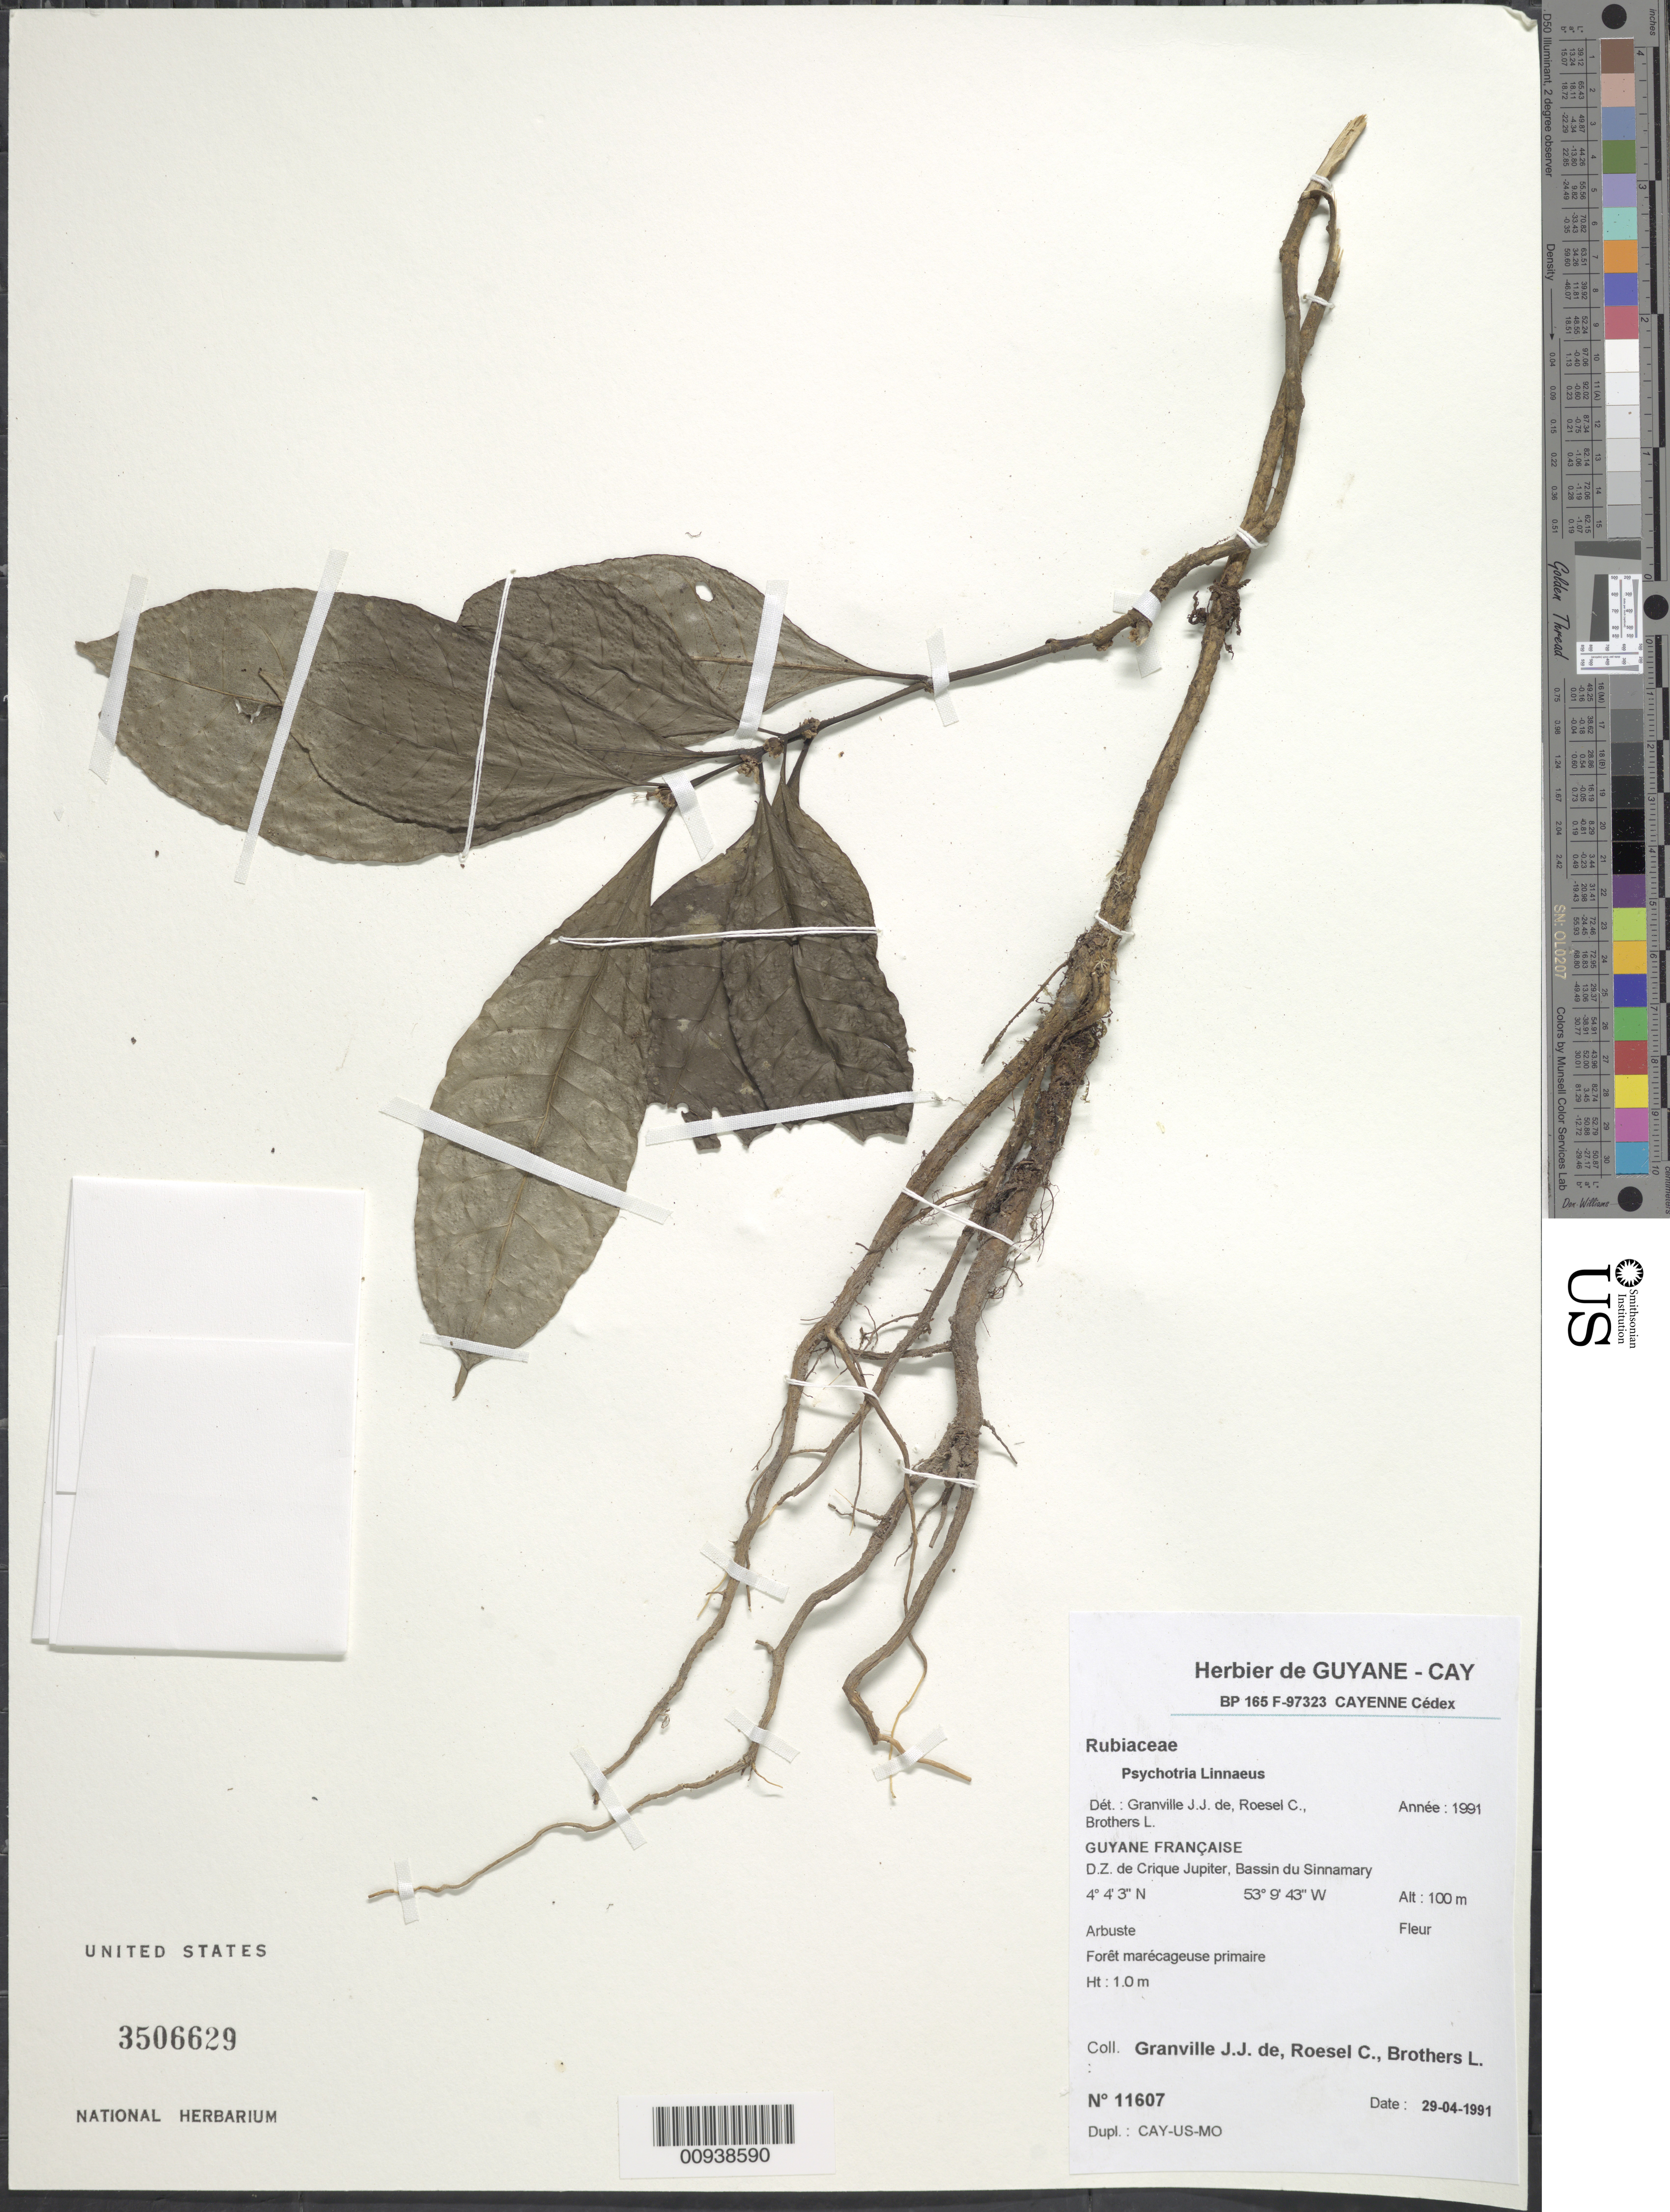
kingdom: Plantae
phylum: Tracheophyta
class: Magnoliopsida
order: Gentianales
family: Rubiaceae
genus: Psychotria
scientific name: Psychotria sp.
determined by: Granville, J. J.; Roesel, C. S.; Brothers, Leslie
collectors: J.-J. de Granville, C. S. Roesel & L. Brothers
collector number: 11607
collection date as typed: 29-Apr-91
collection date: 1991-04-29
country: French Guiana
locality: D.Z. de Crique Jupiter, Bassin du Sinnamary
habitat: Forêt macrécageuse primaire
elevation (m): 100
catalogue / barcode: US 3506629